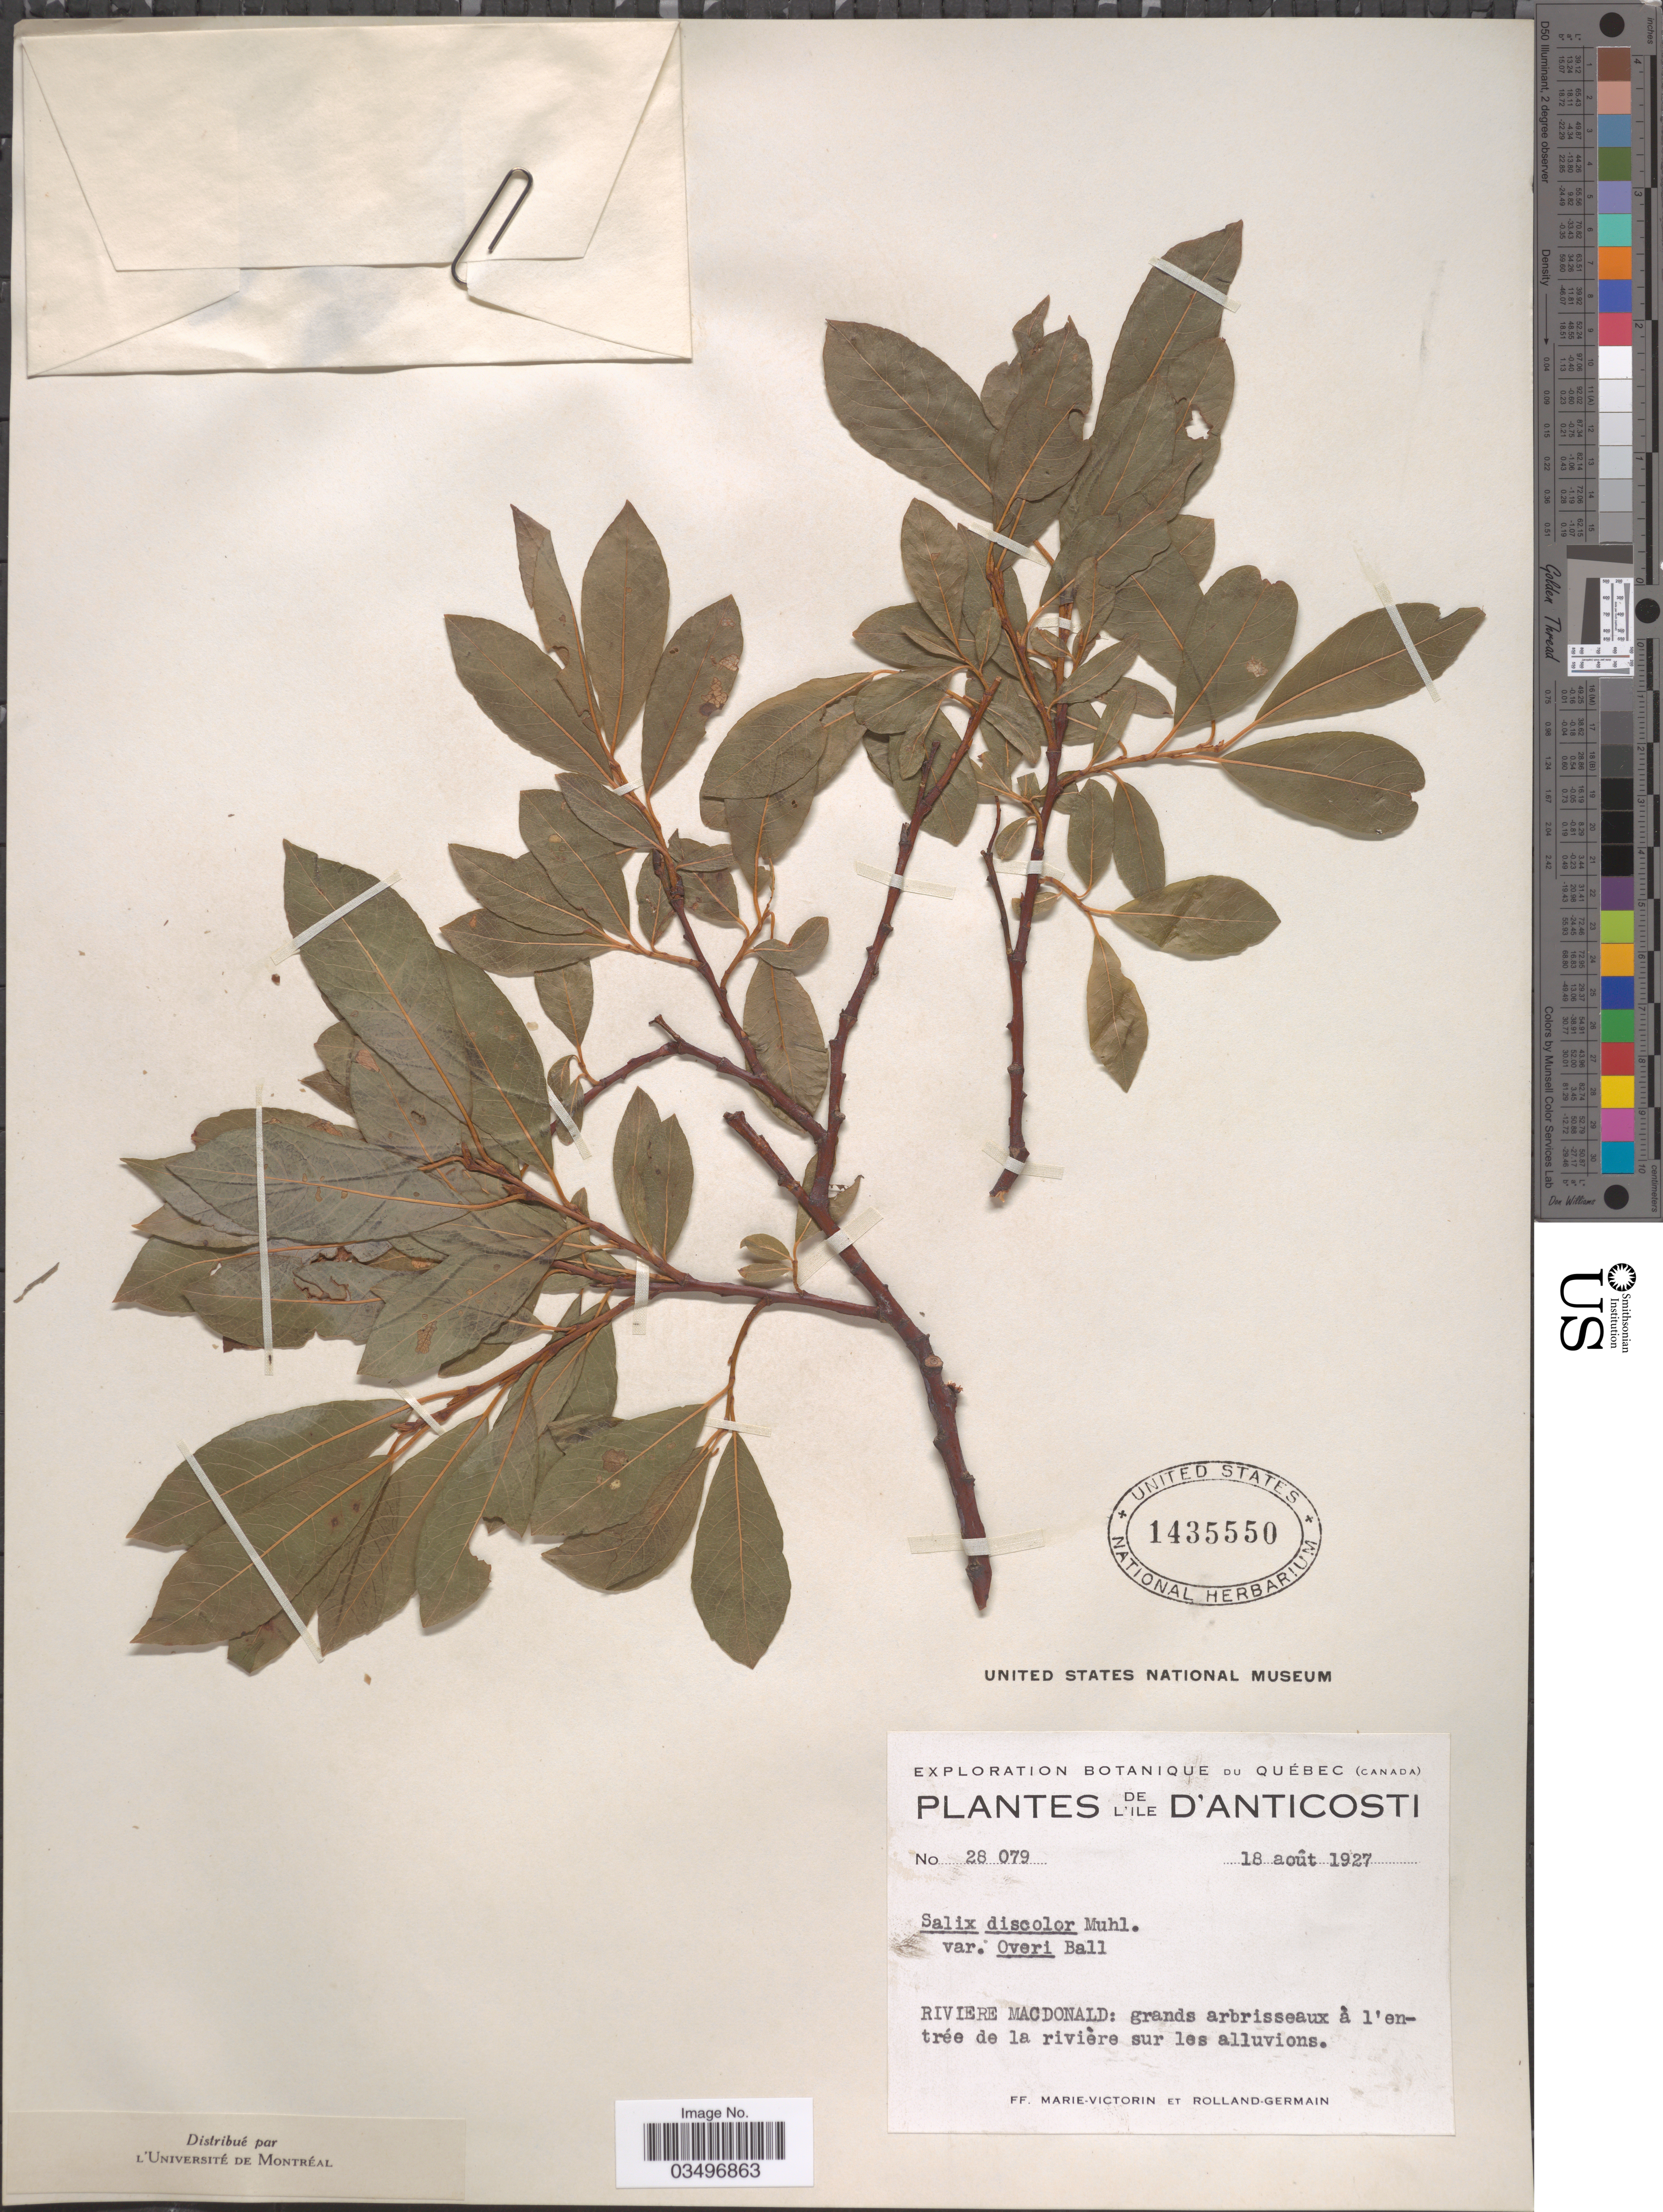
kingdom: Plantae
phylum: Tracheophyta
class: Magnoliopsida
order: Malpighiales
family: Salicaceae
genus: Salix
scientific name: Salix discolor var. overi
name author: C.R. Ball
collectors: F. Marie-Victorin & Rolland-Germain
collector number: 28079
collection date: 1927-08-18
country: Canada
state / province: Quebec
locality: Ile d'Anticosti. Riviere Macdonald.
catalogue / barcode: US 1435550